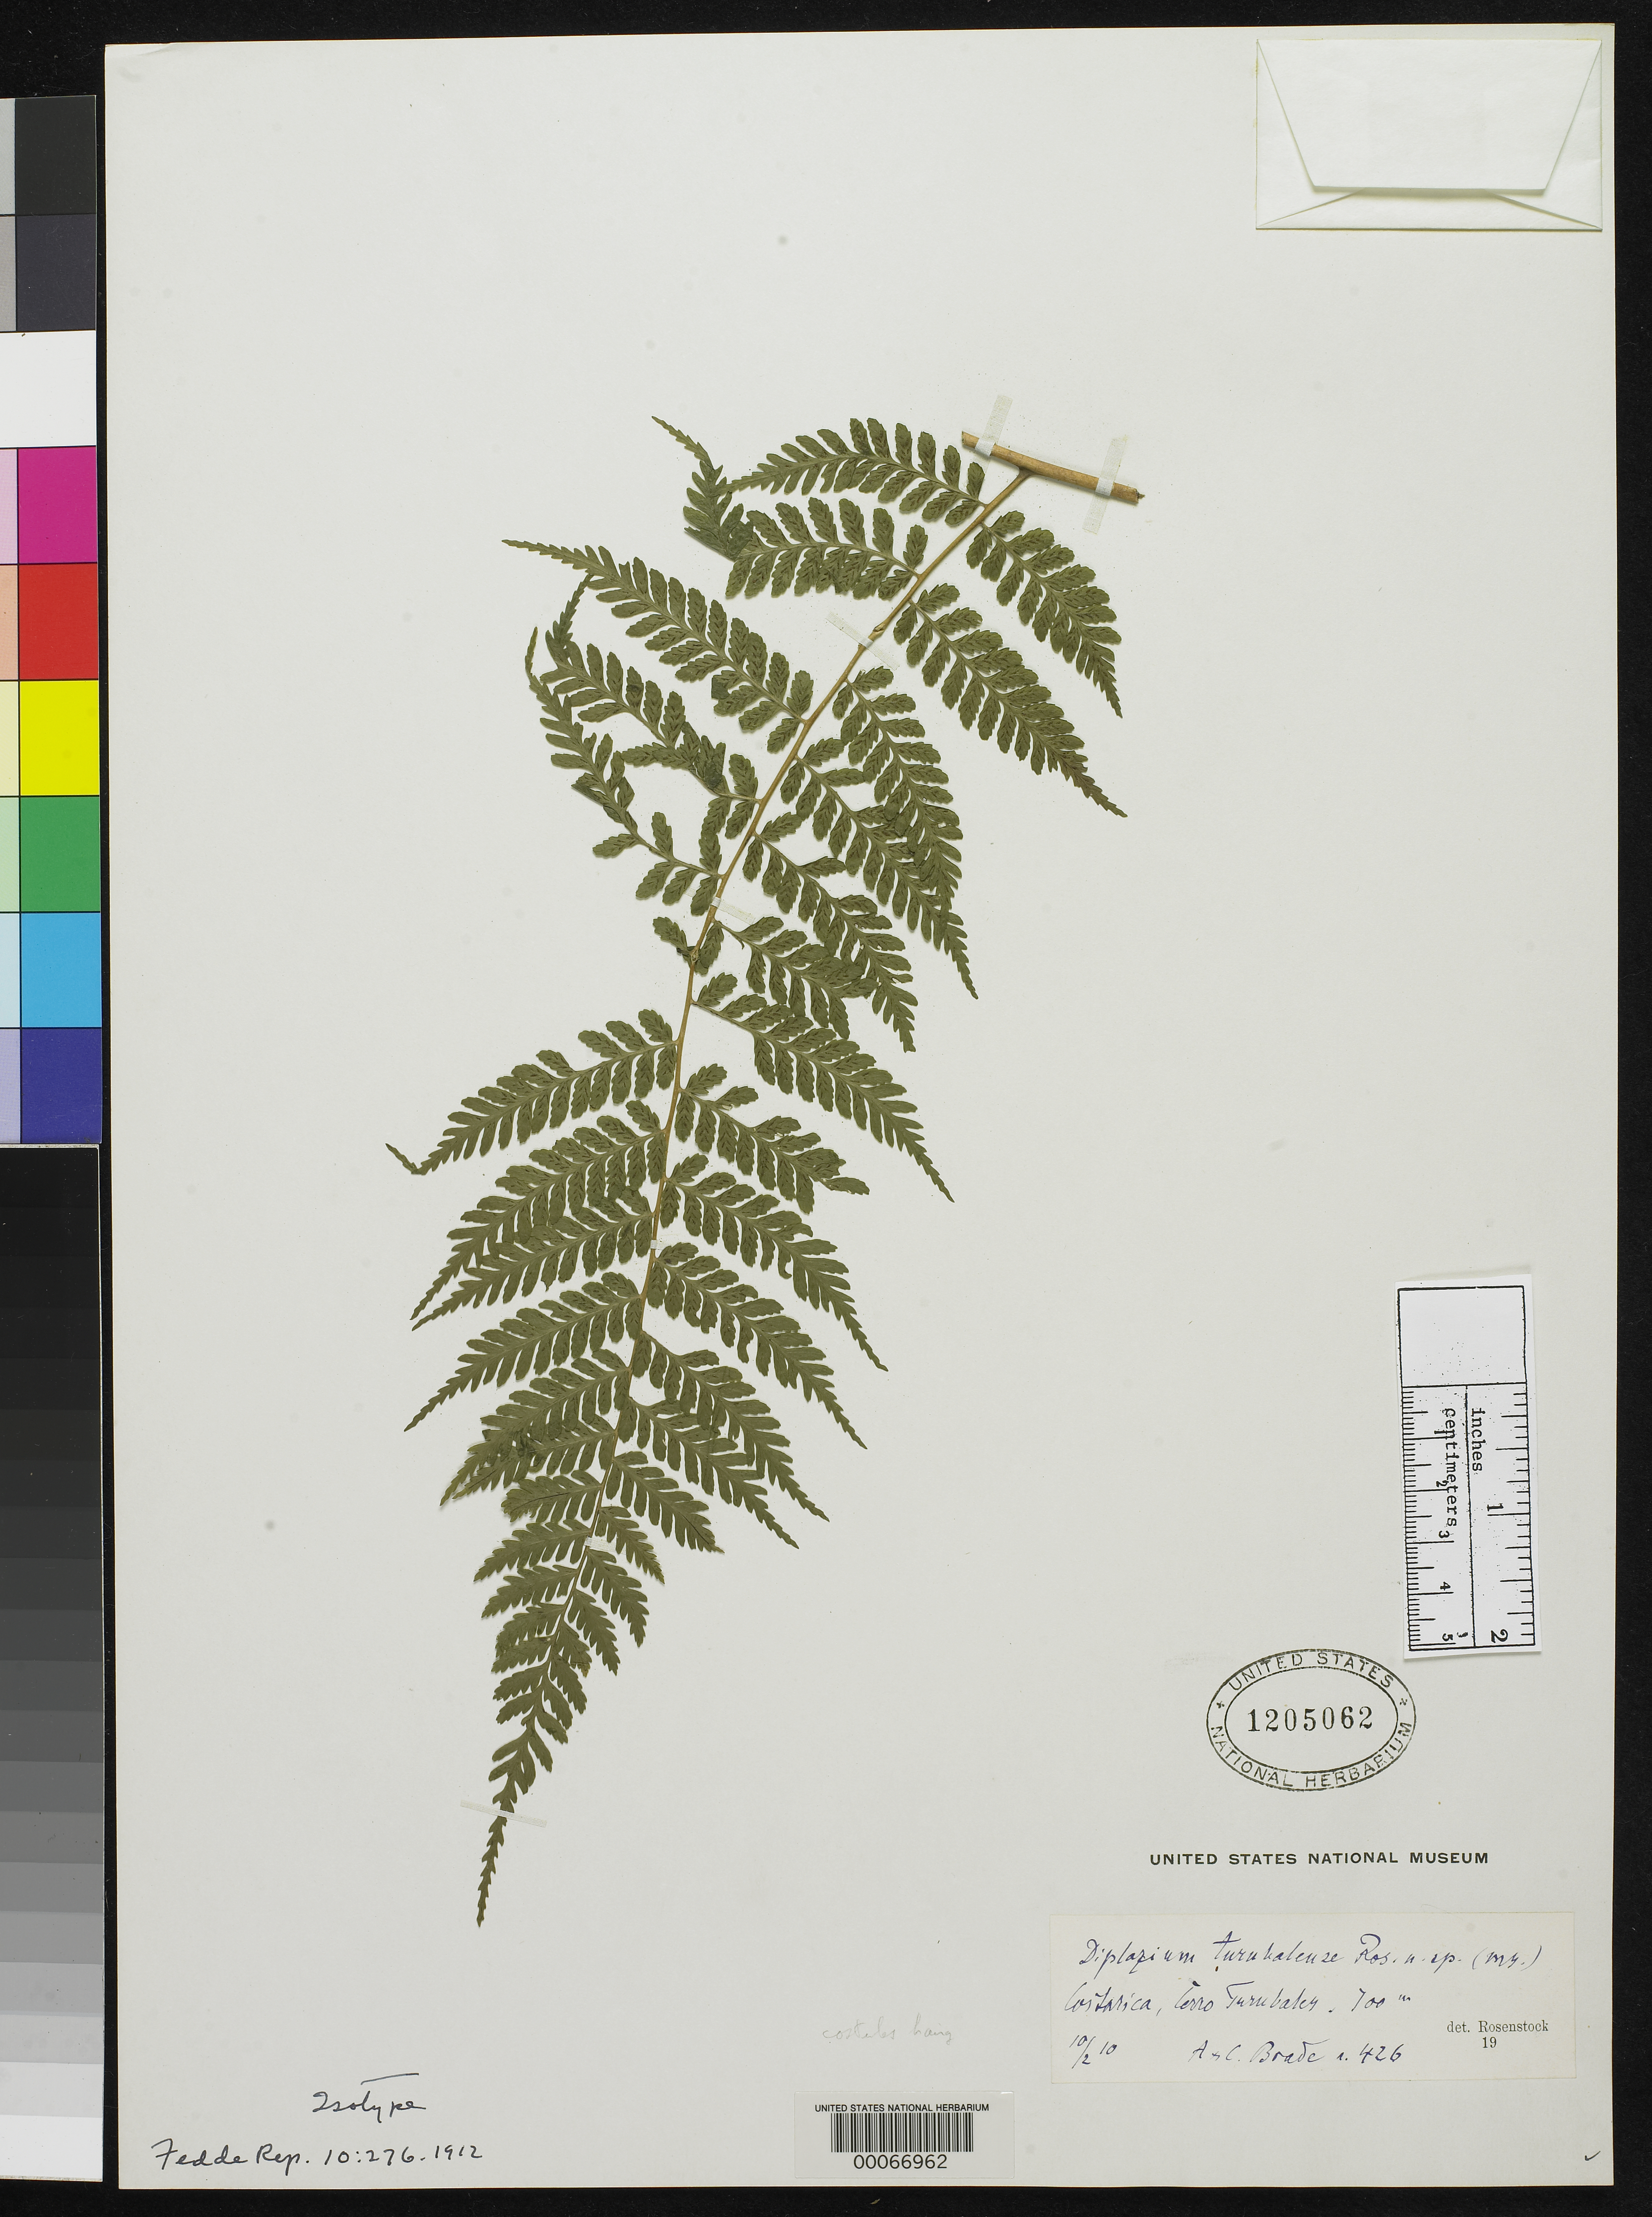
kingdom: Plantae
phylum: Tracheophyta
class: Polypodiopsida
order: Polypodiales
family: Athyriaceae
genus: Diplazium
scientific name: Diplazium turubalense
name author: Rosenst.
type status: Isotype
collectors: A. C. Brade & A. Brade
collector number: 426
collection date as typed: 10 Feb 1910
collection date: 1910-02-10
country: Costa Rica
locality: Cerro Turubales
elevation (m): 700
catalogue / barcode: US 1205062